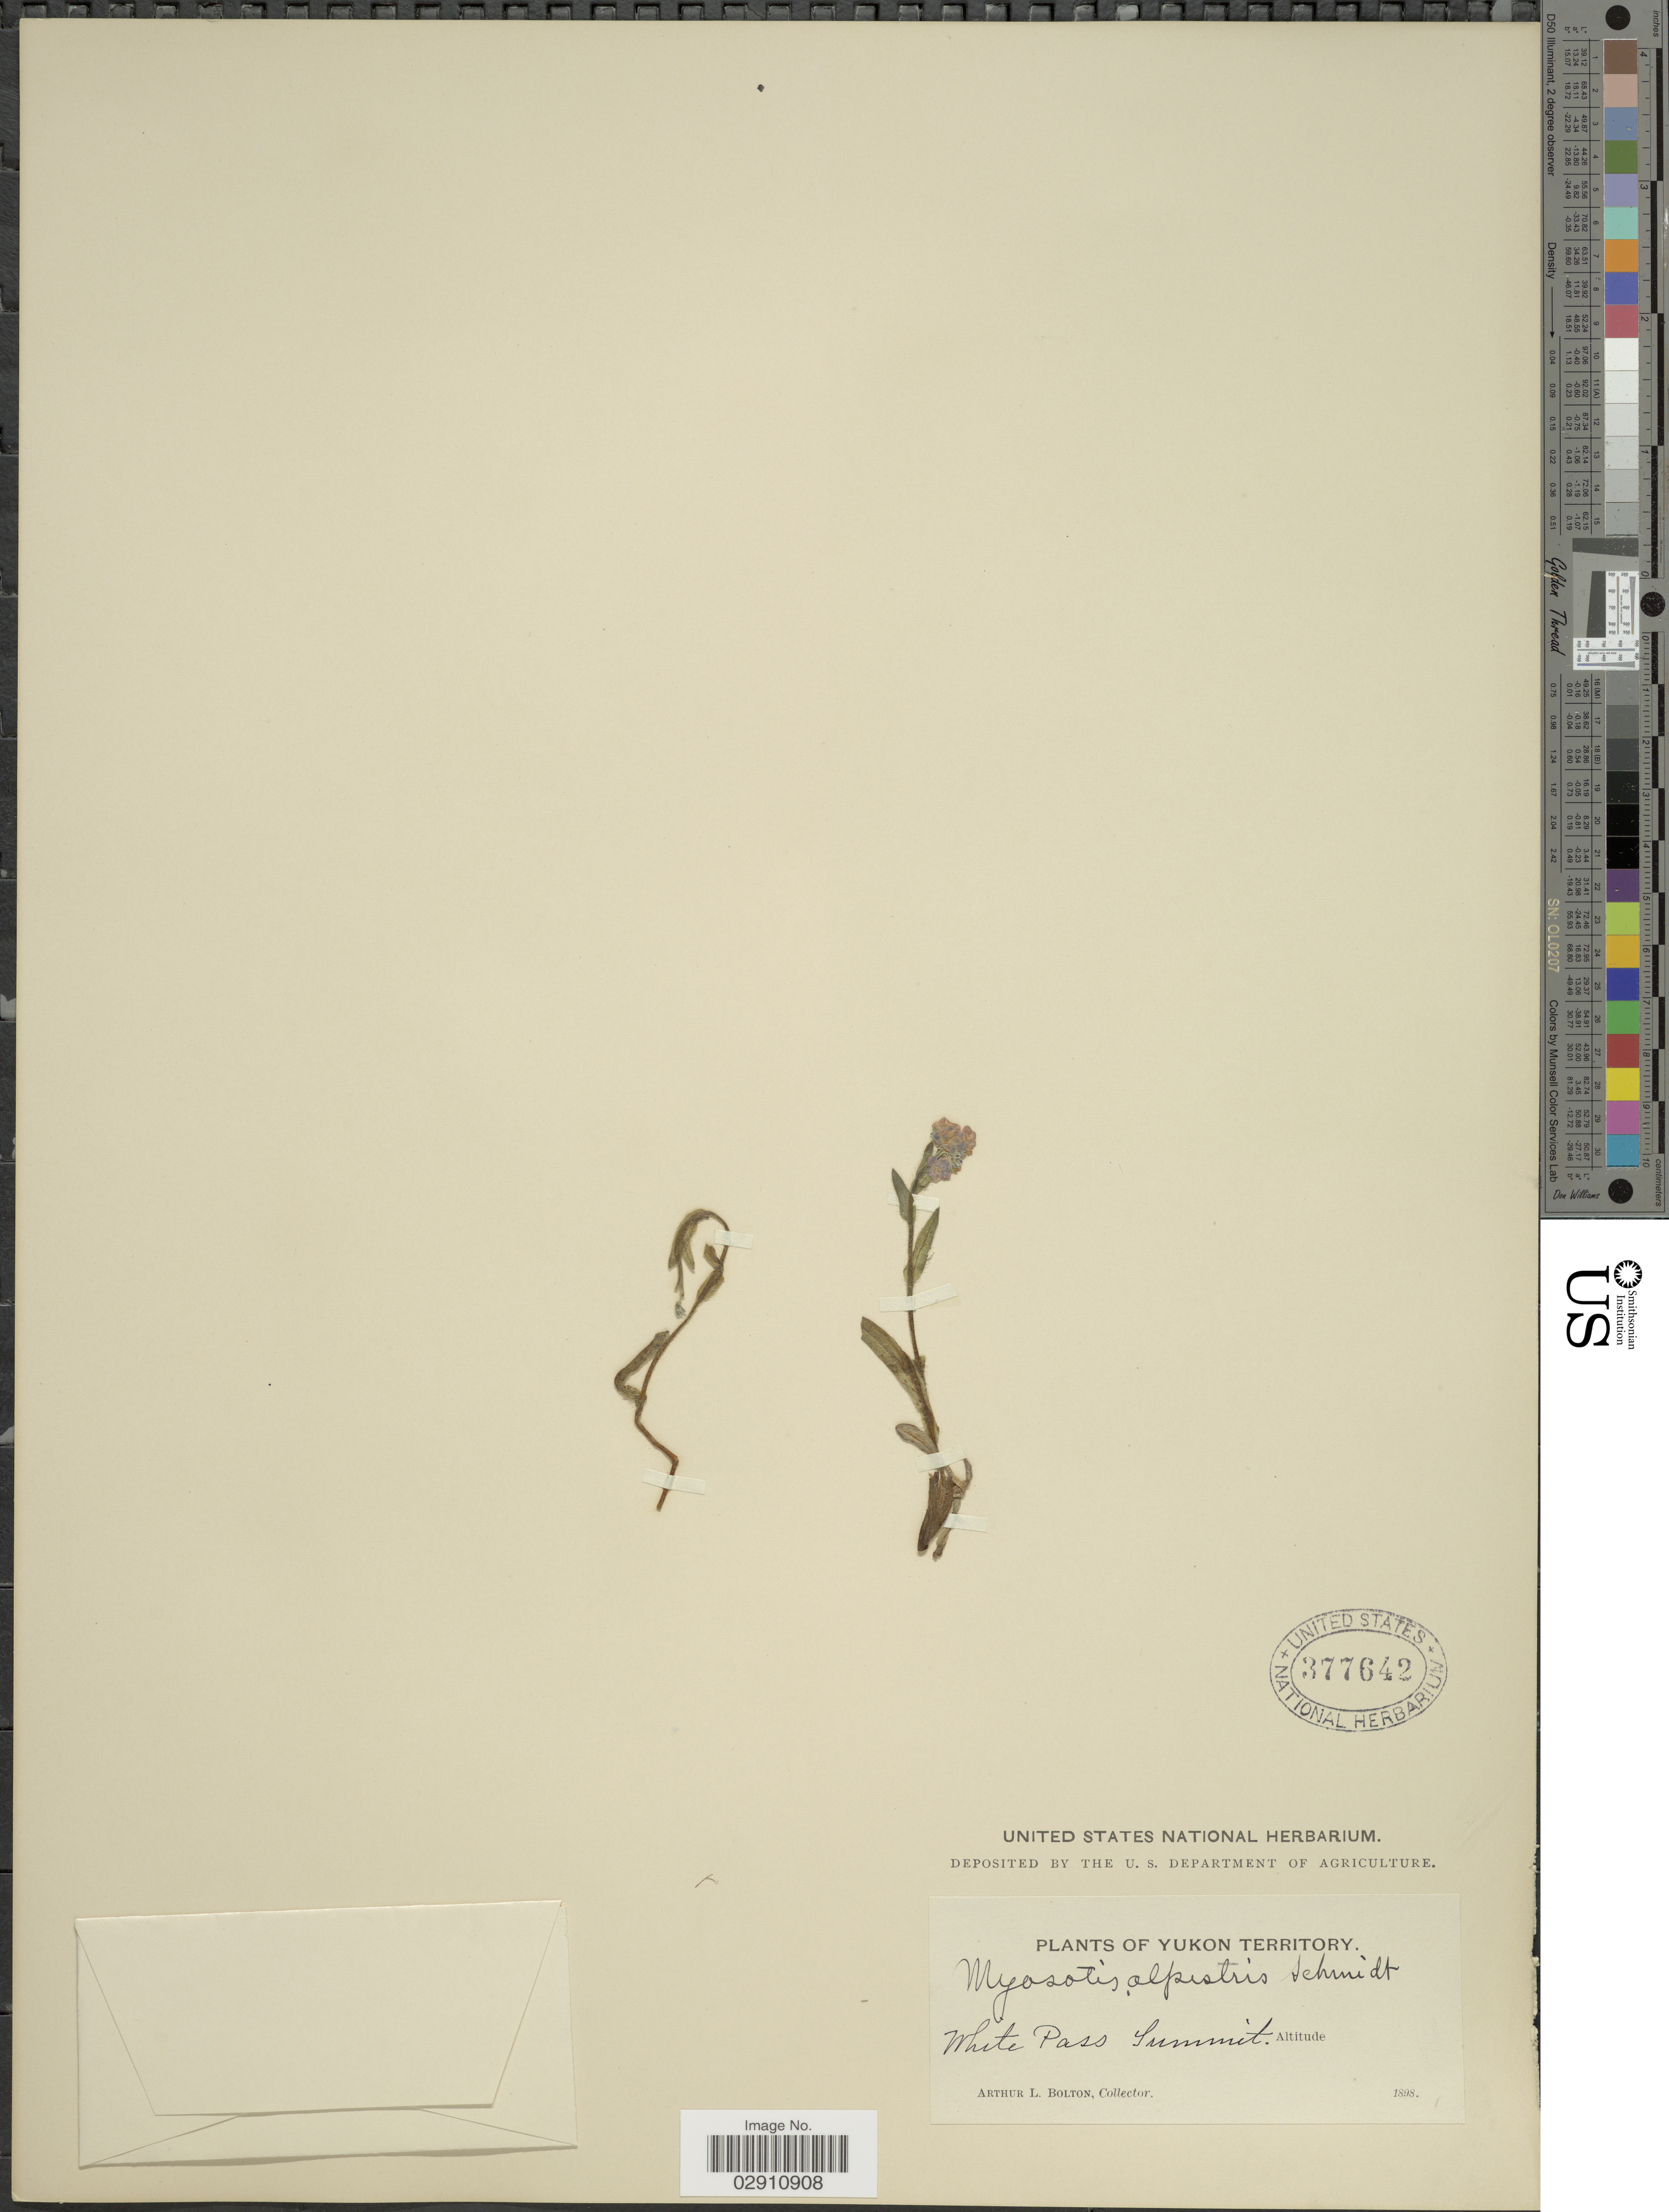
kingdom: Plantae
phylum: Tracheophyta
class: Magnoliopsida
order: Boraginales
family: Boraginaceae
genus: Myosotis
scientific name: Myosotis alpestris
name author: F.W. Schmidt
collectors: A. Bolton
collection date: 1898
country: Canada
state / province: Yukon Territory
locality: White Pass Summit.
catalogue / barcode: US 377642